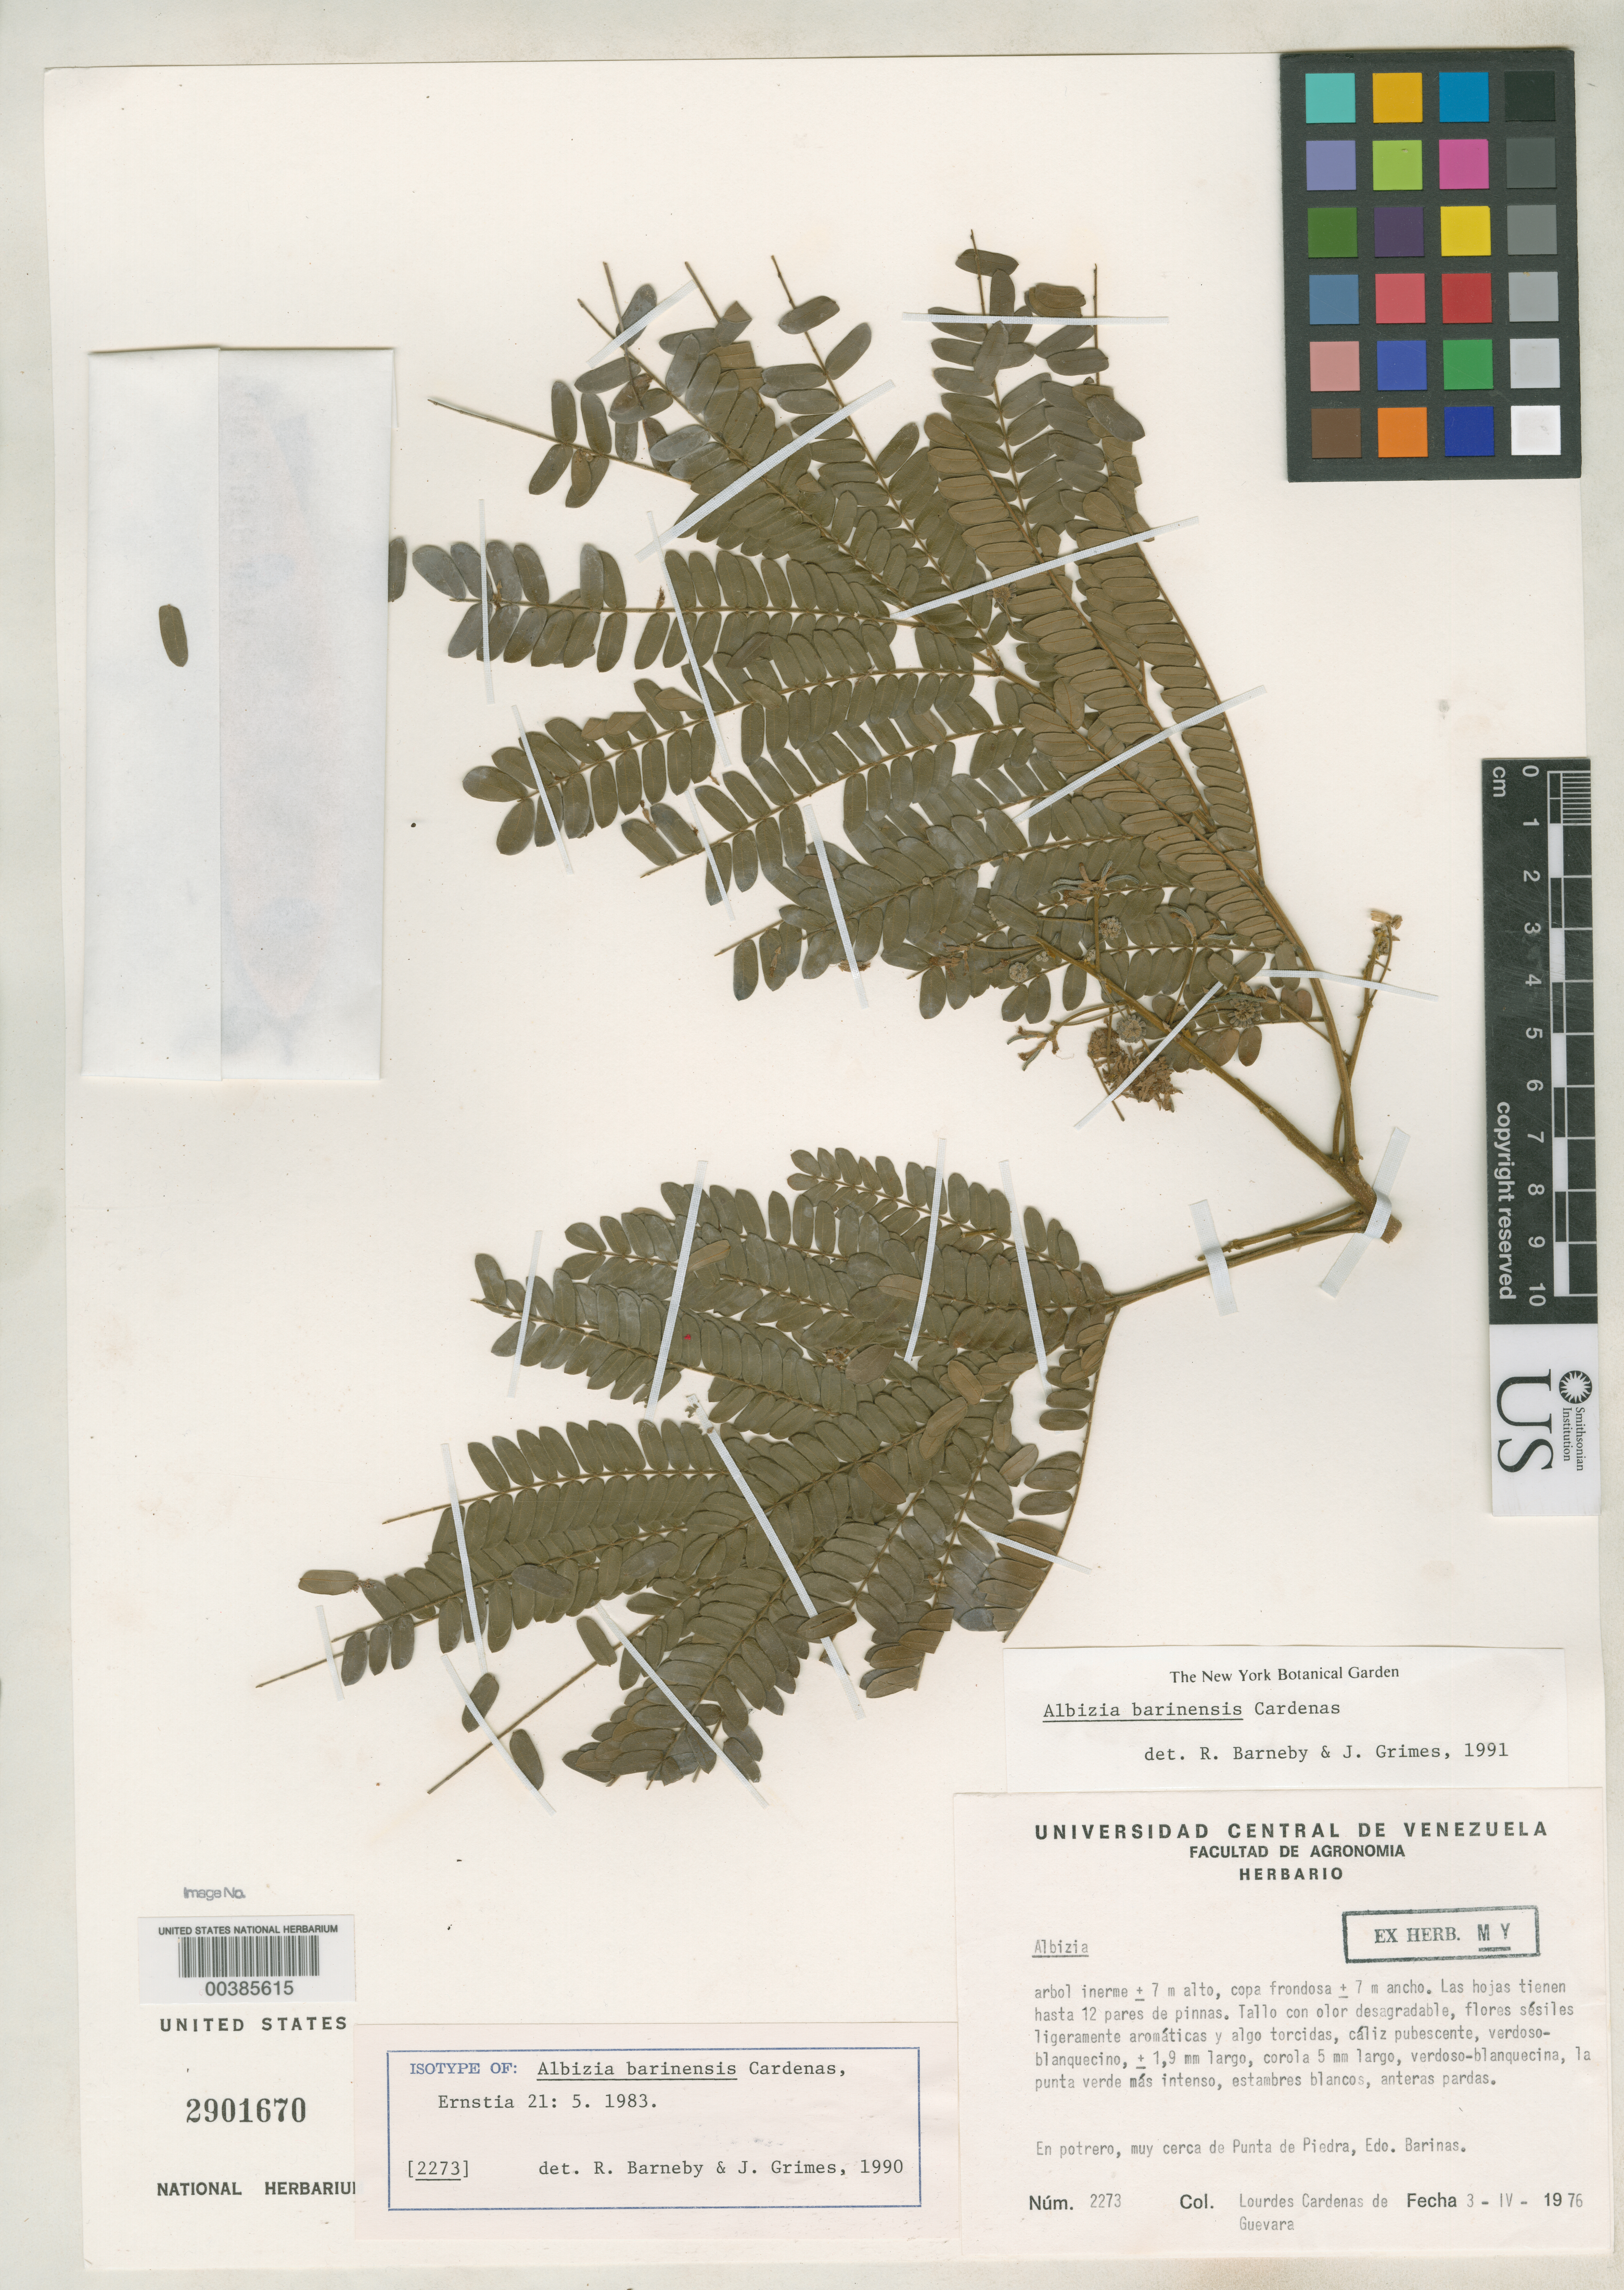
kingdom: Plantae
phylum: Tracheophyta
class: Magnoliopsida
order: Fabales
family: Fabaceae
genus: Albizia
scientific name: Albizia barinensis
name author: L. Cárdenas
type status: Isotype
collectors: L. Cárdenas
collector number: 2273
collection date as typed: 03 Apr 1976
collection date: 1976-04-03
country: Venezuela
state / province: Barinas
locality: En Potrero, muy cerca de Punta de Piedra.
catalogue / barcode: US 2901670